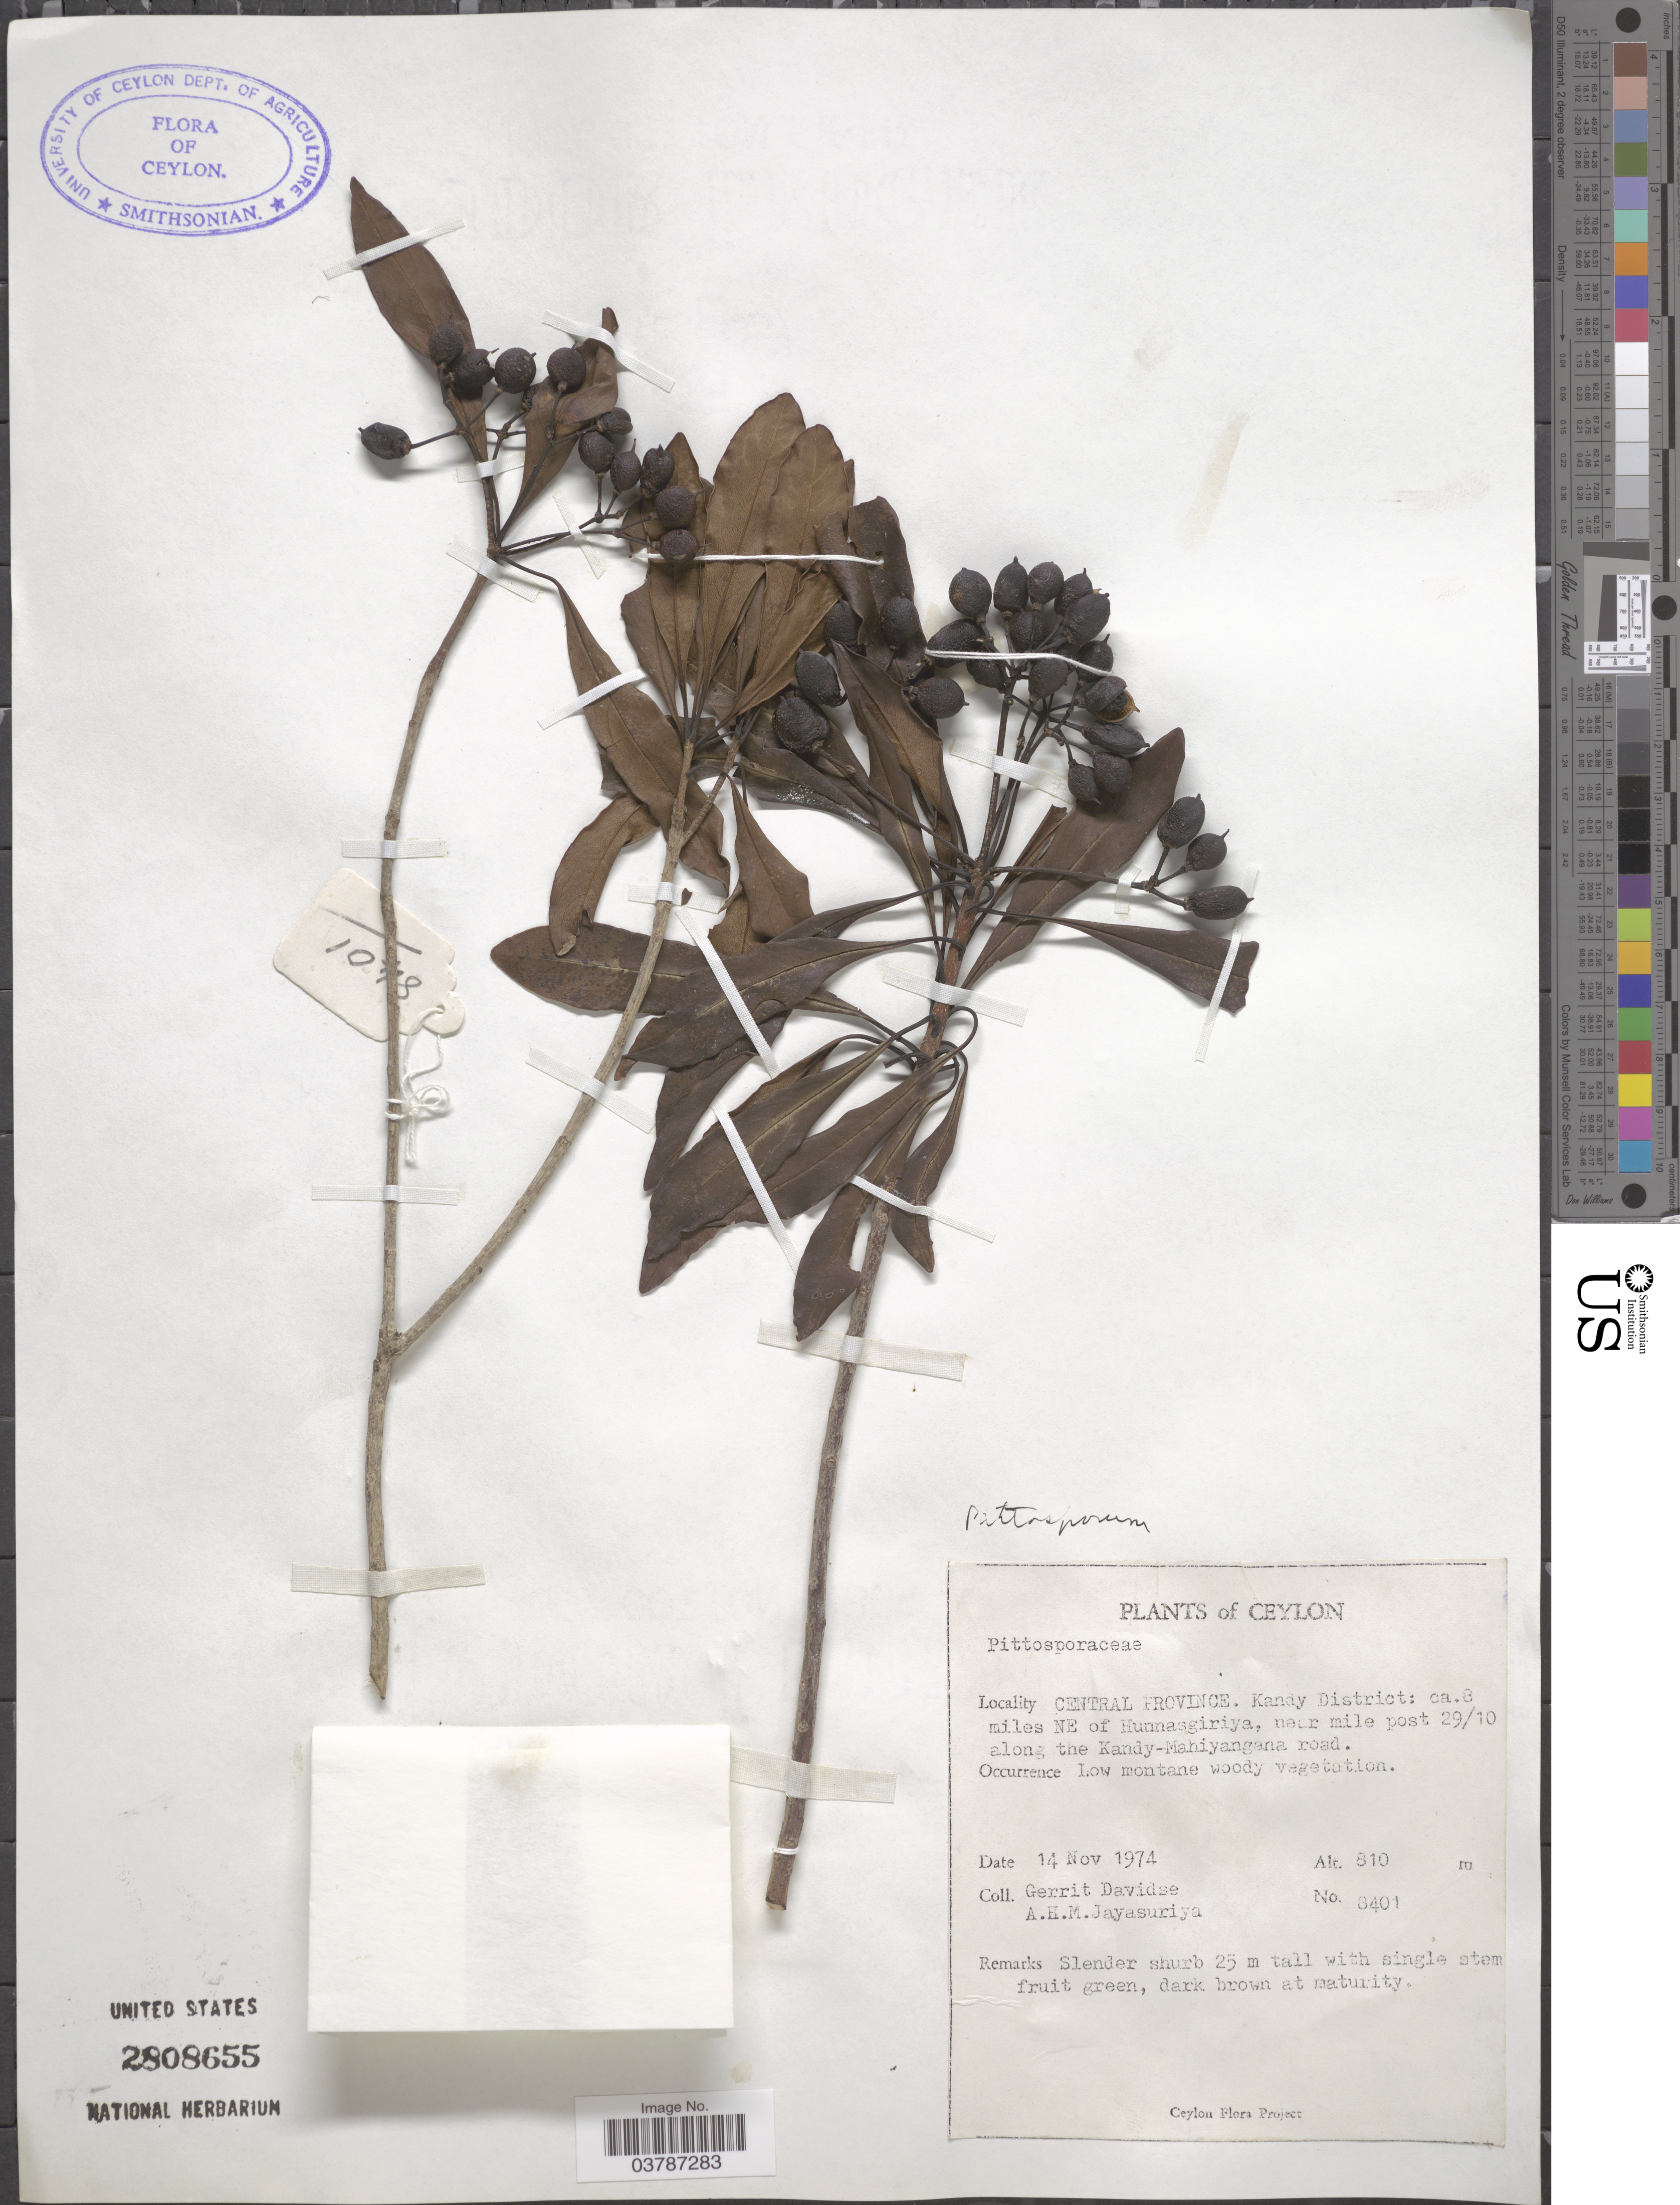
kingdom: Plantae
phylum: Tracheophyta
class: Magnoliopsida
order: Apiales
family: Pittosporaceae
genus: Pittosporum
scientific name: Pittosporum sp.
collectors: G. Davidse & A. H. Jayasuriya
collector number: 8401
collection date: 1974-11-14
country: Sri Lanka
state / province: Central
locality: Ceylon. Central Province. Kandy District: ca. 8 miles NE of Hunnasgiriya, near mile post 29/10 along the Kandy-Mahiyangana road.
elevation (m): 810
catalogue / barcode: US 2808655